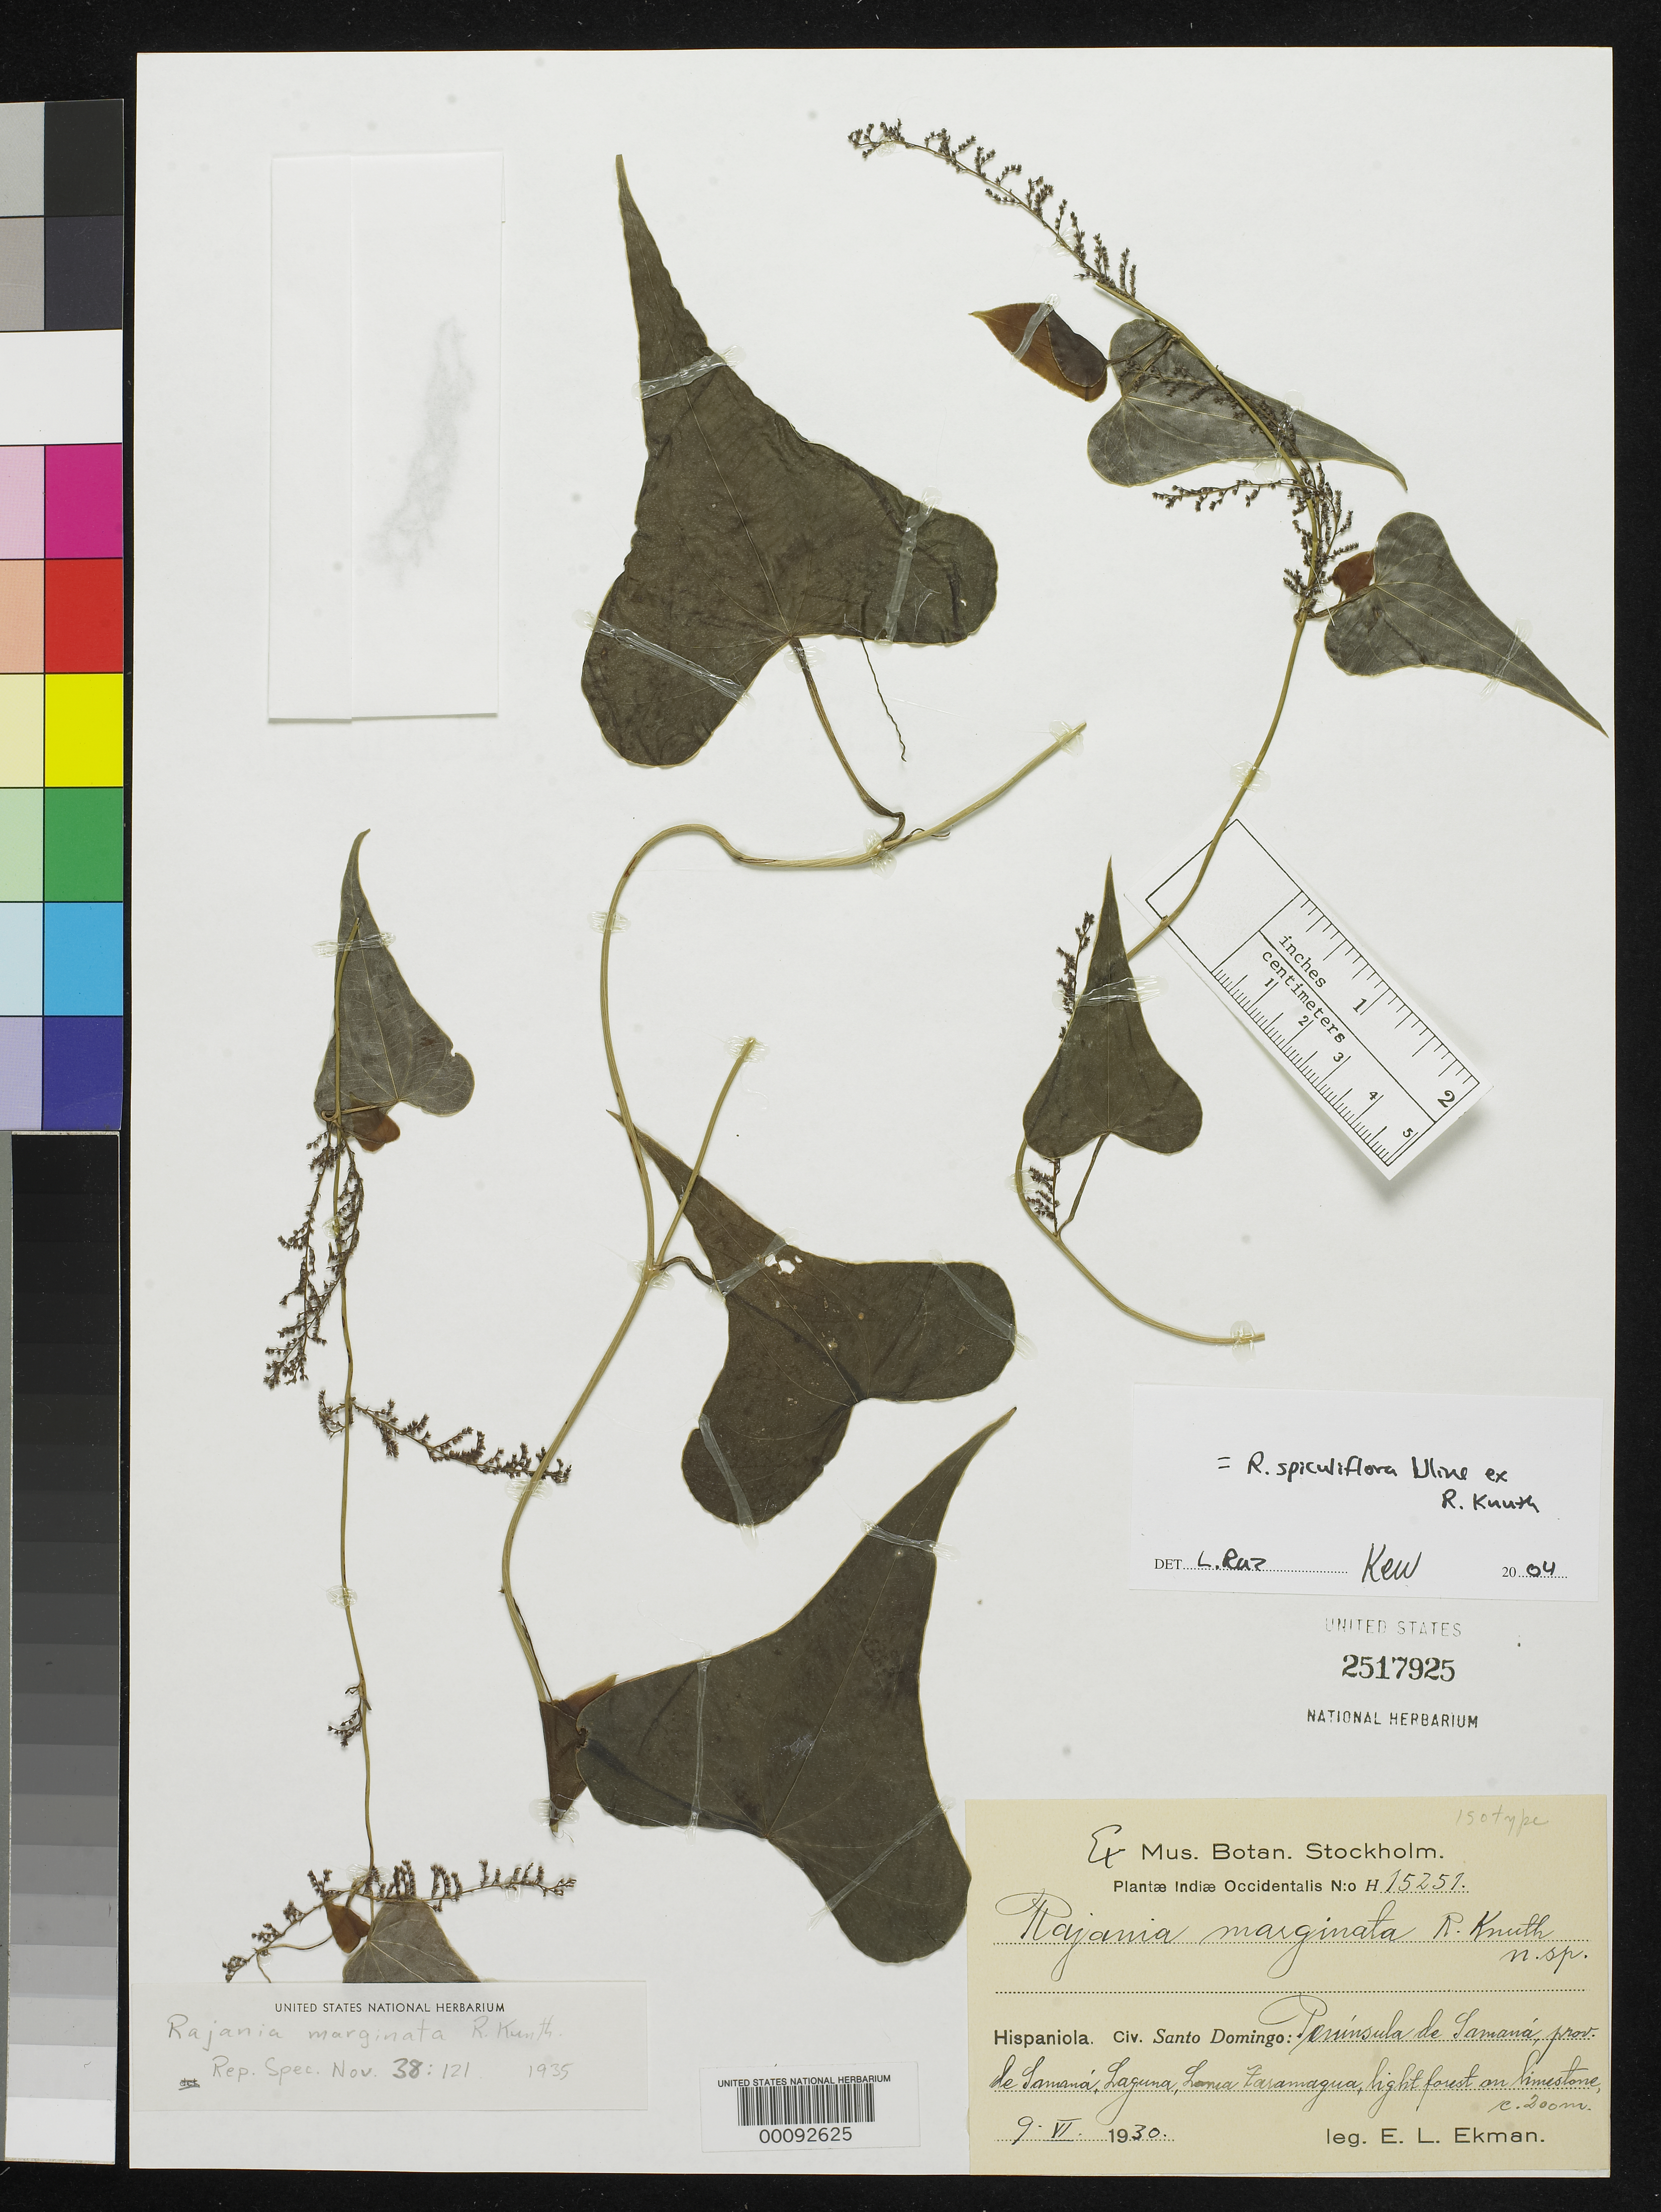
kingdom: Plantae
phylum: Tracheophyta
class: Liliopsida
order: Dioscoreales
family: Dioscoreaceae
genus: Rajania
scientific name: Rajania marginata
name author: R. Knuth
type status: Isotype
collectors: E. L. Ekman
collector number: H 15257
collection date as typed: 09 Jun 1930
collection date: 1930-06-09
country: Haiti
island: Hispaniola Island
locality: Samana.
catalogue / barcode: US 2517925